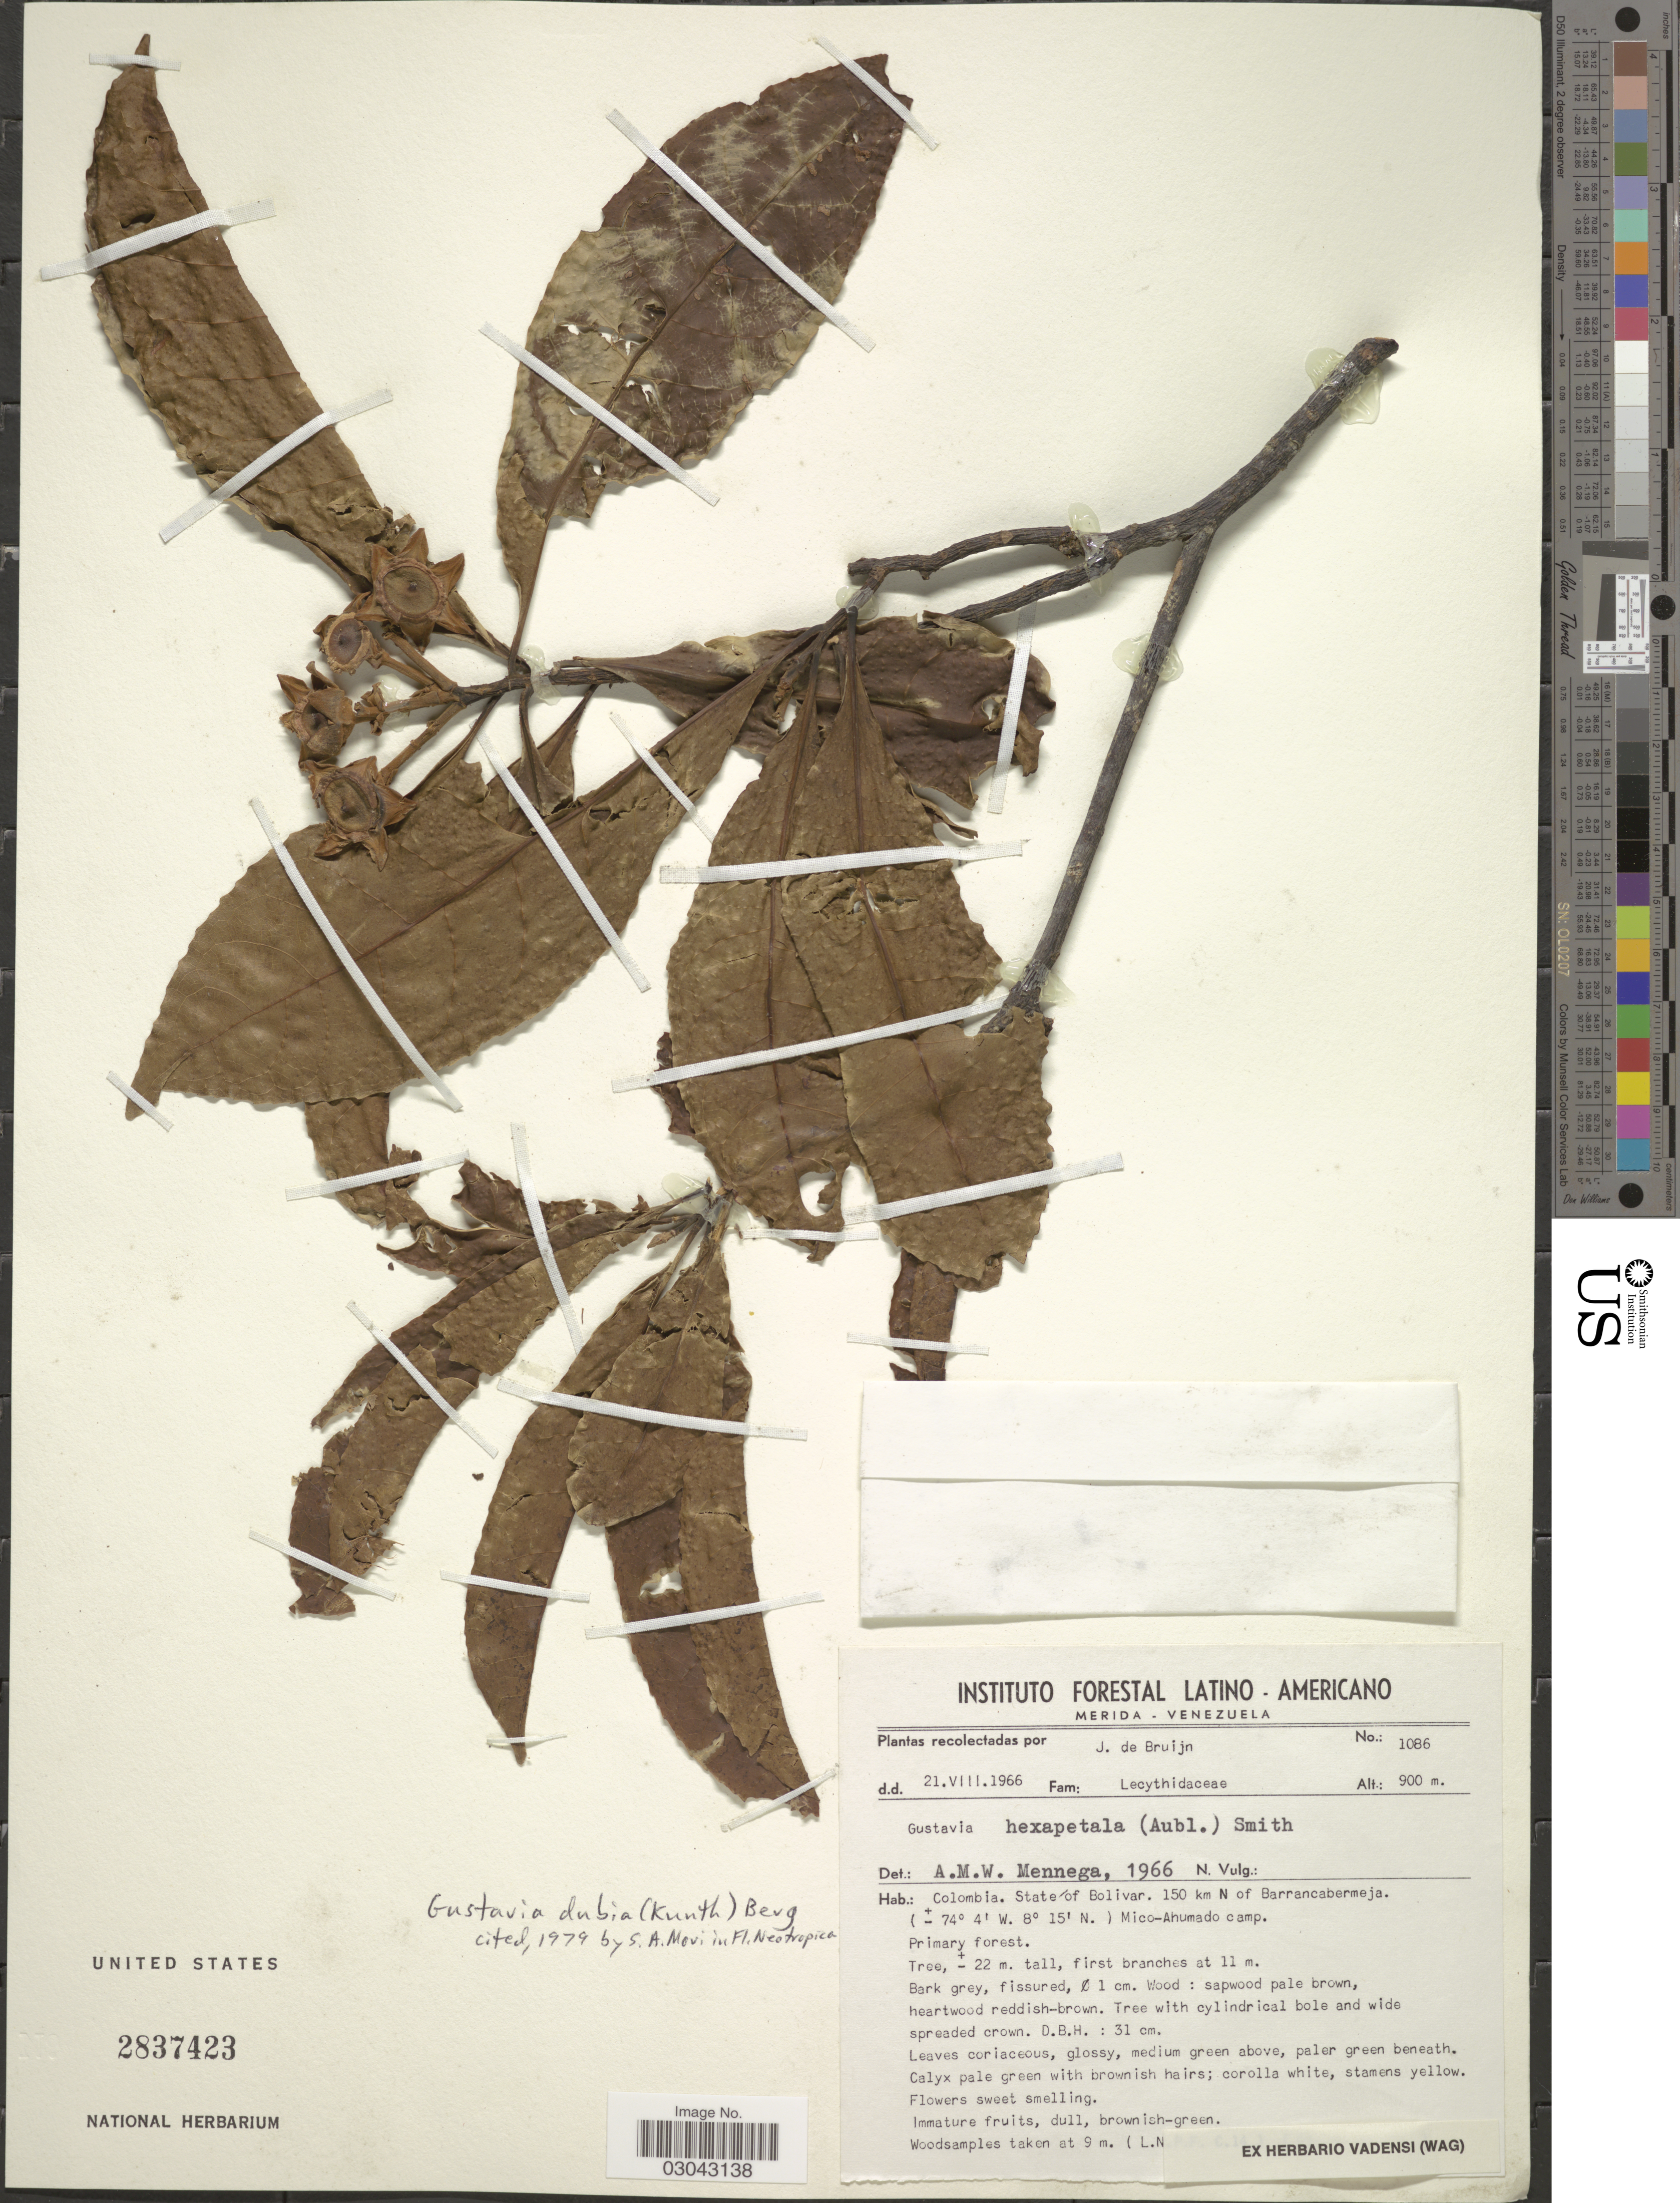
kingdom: Plantae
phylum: Tracheophyta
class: Magnoliopsida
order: Ericales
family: Lecythidaceae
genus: Gustavia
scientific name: Gustavia dubia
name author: (Kunth) O. Berg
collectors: J. Bruijn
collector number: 1086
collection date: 1966-08-21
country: Colombia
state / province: Bolívar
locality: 150 km N of Barrancabermeja. Mico-Ahumado camp.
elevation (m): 900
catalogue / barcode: US 2837423